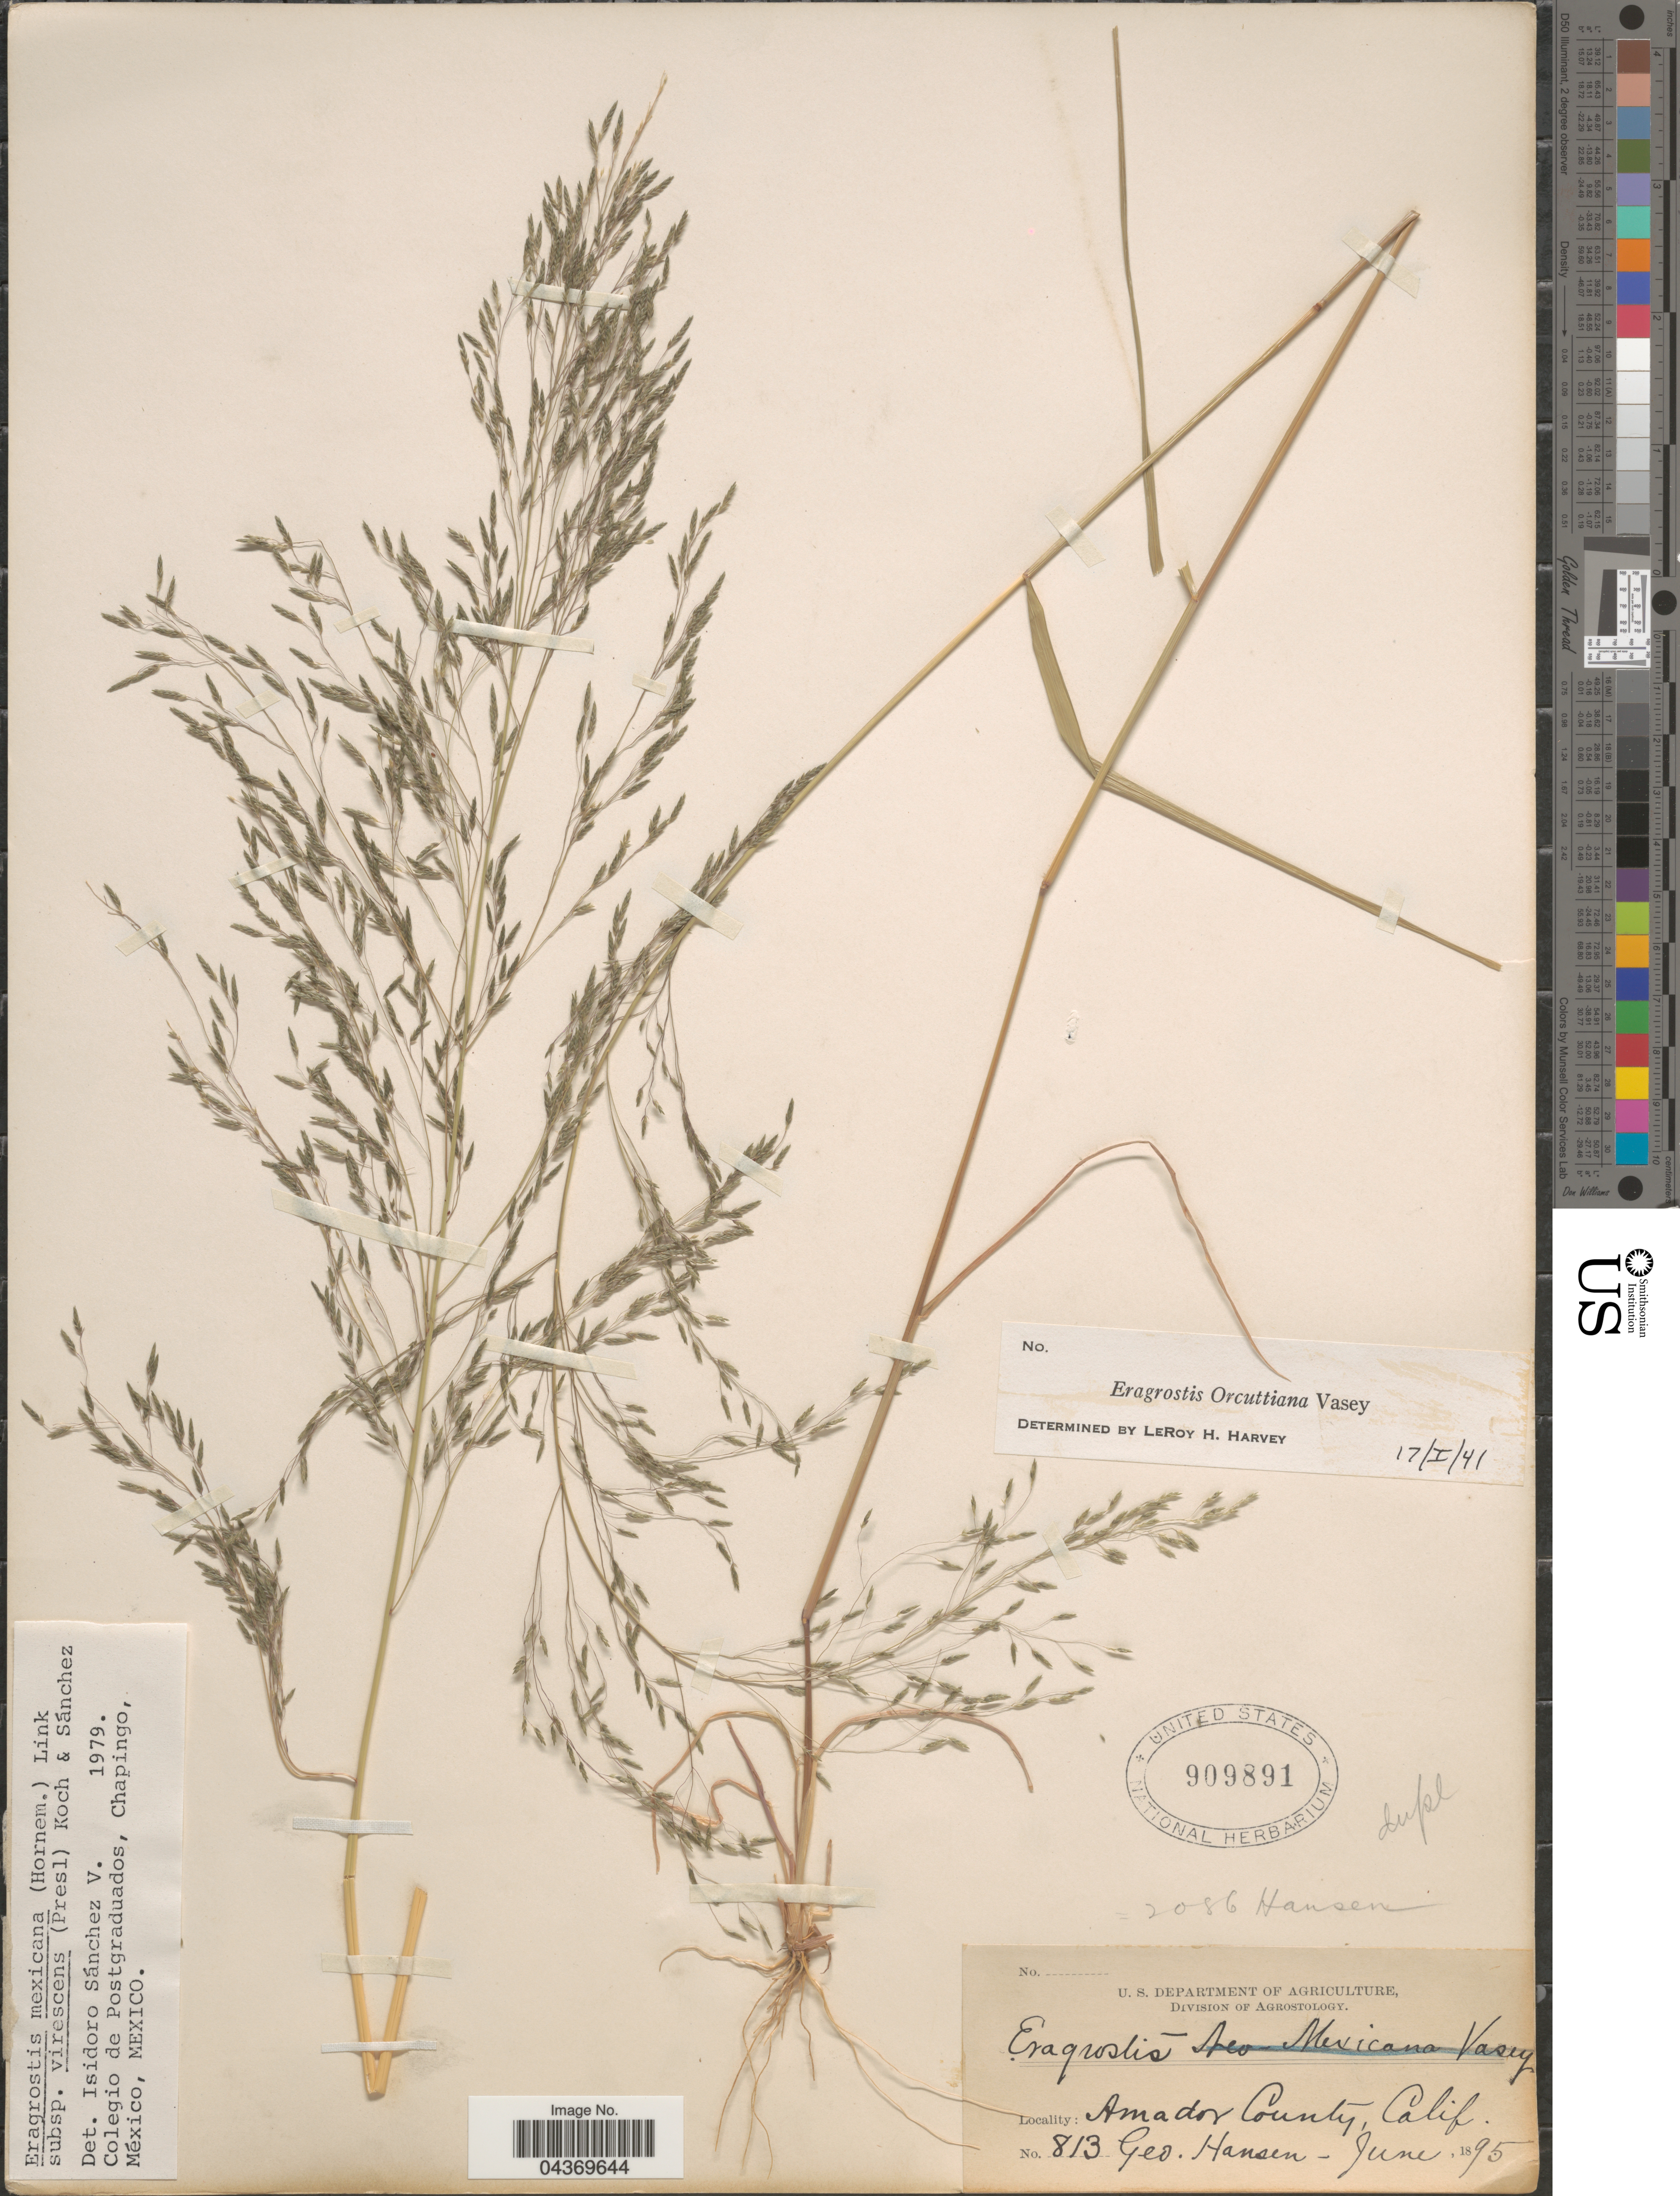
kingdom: Plantae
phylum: Tracheophyta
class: Liliopsida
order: Poales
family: Poaceae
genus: Eragrostis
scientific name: Eragrostis mexicana subsp. virescens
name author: (J. Presl) S.D. Koch & Sánchez Vega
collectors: G. Hansen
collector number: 813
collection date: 1895-06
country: United States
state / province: California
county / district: Amador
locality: Amador County.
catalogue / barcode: US 909891